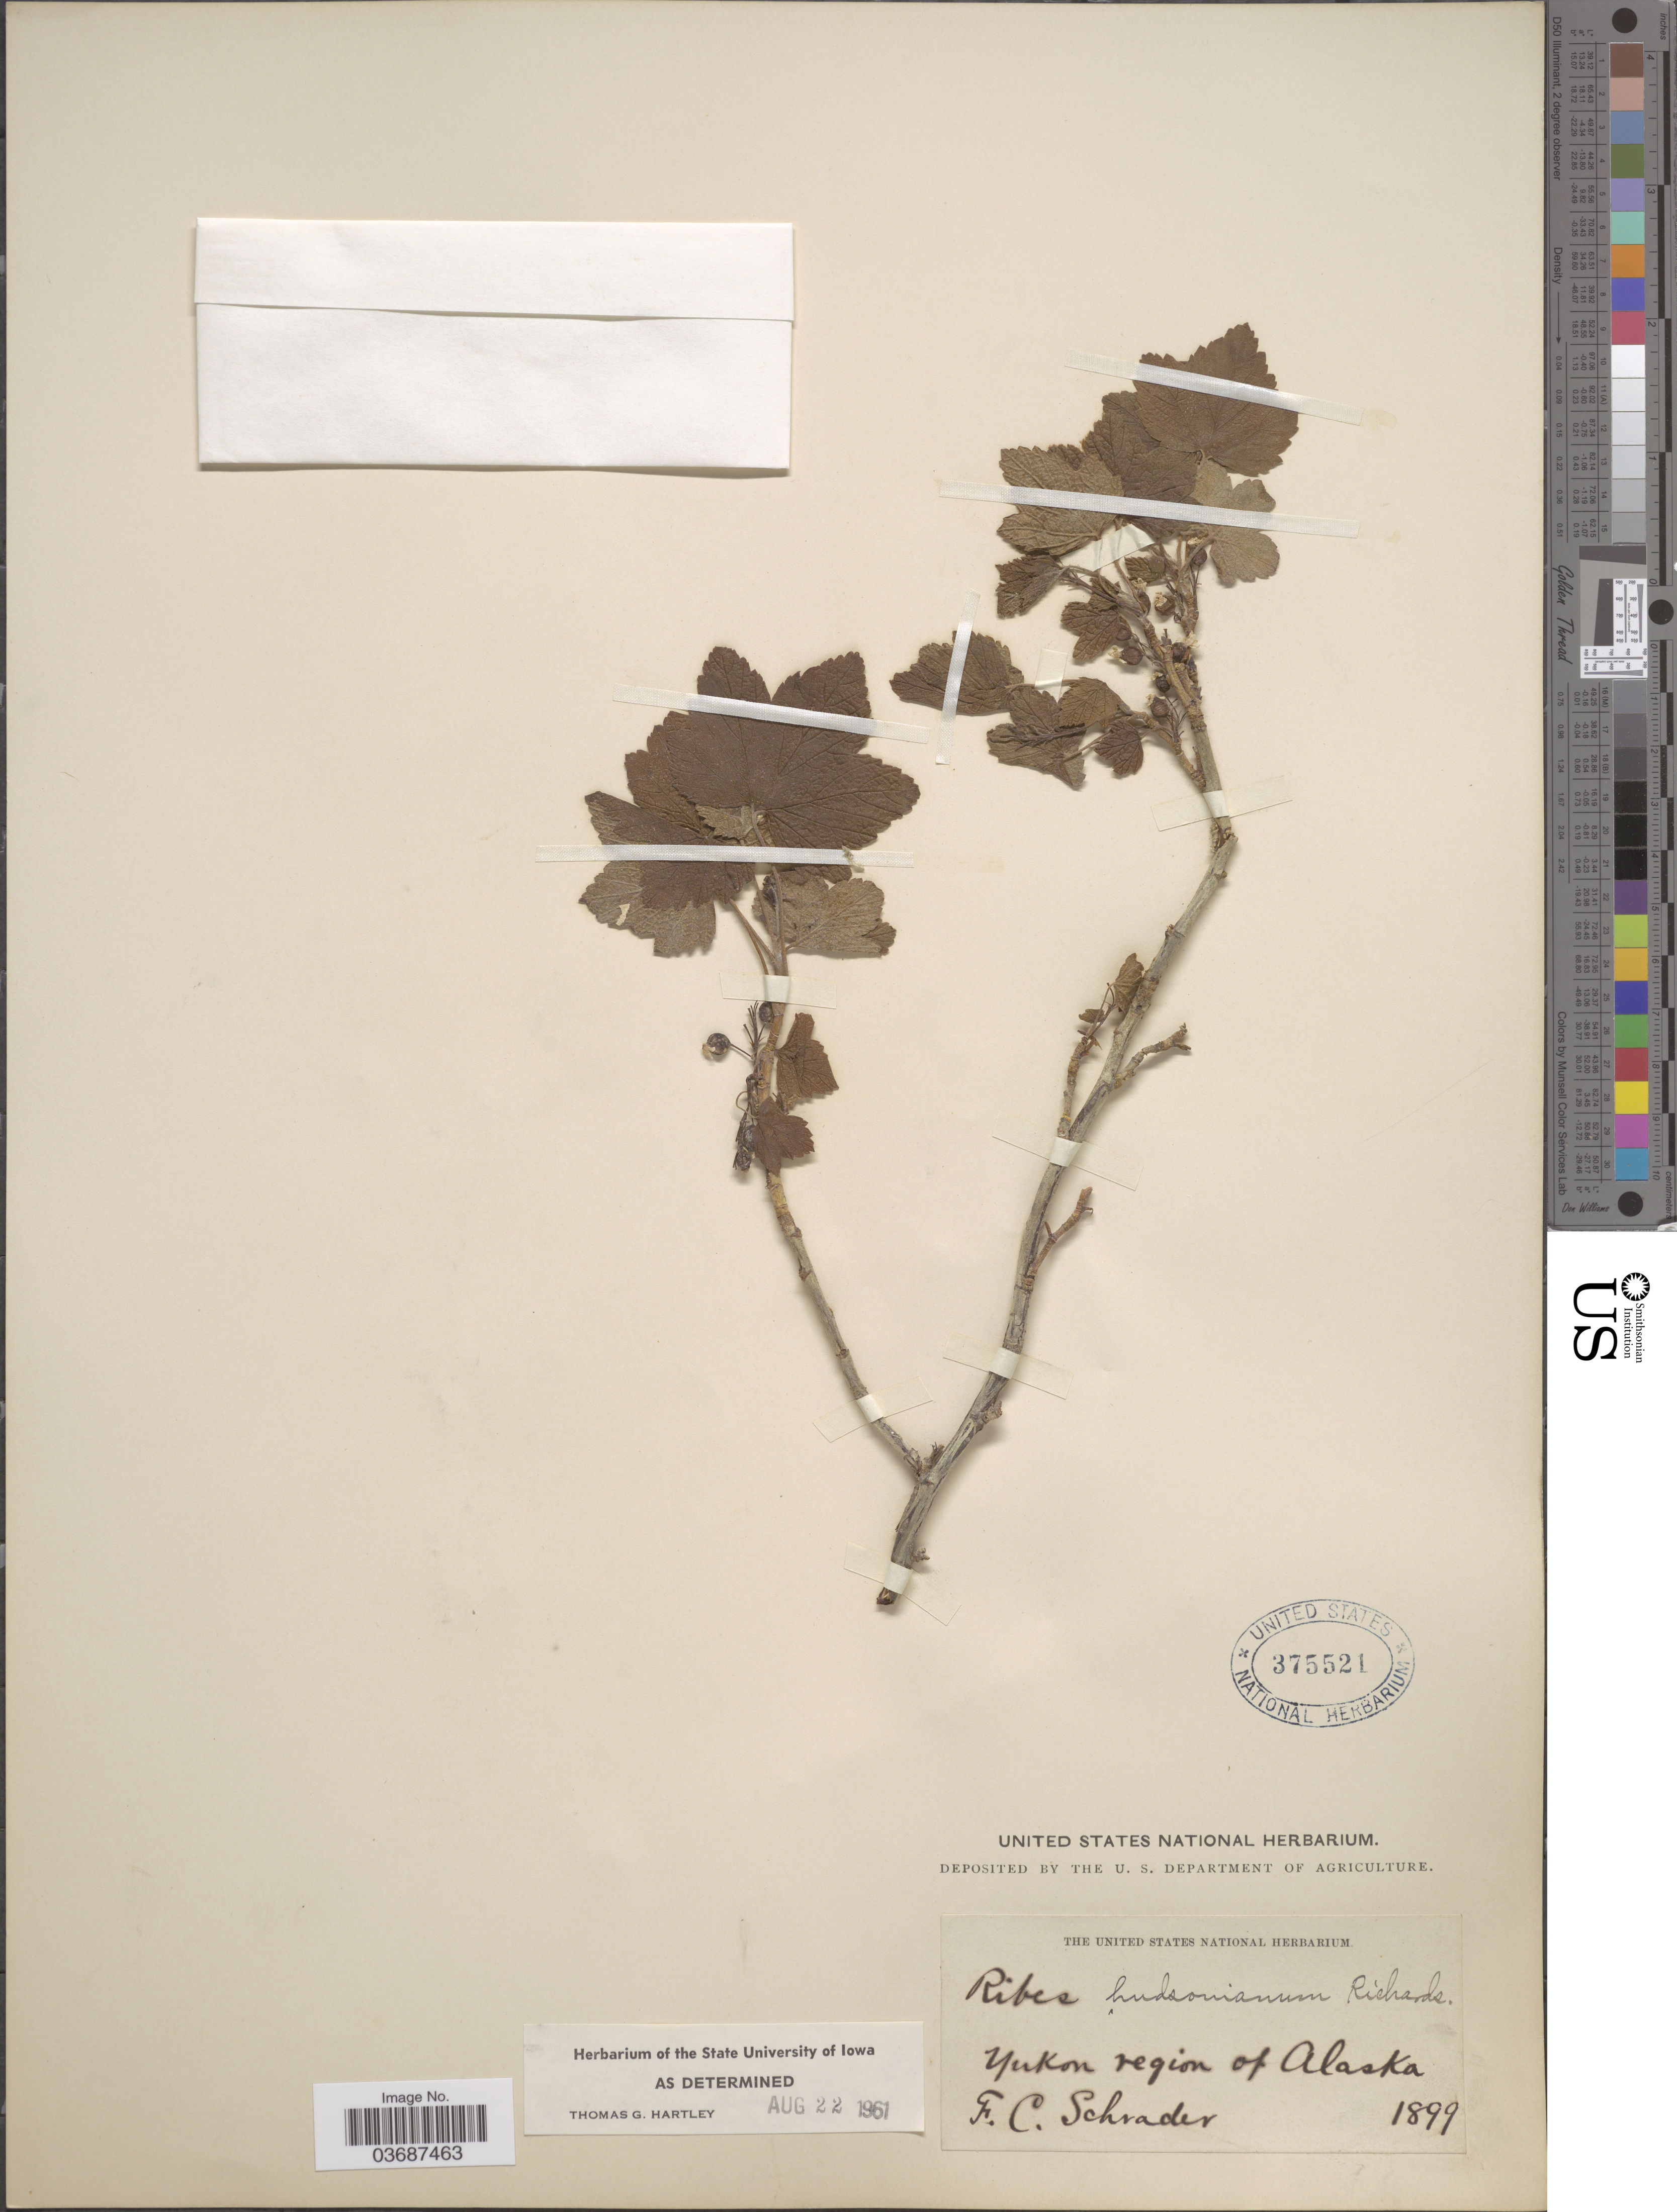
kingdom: Plantae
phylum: Tracheophyta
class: Magnoliopsida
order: Saxifragales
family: Grossulariaceae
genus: Ribes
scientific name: Ribes hudsonianum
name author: Richardson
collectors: F. C. Schrader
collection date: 1899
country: United States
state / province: Alaska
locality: Yukon region of Alaska.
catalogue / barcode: US 375521